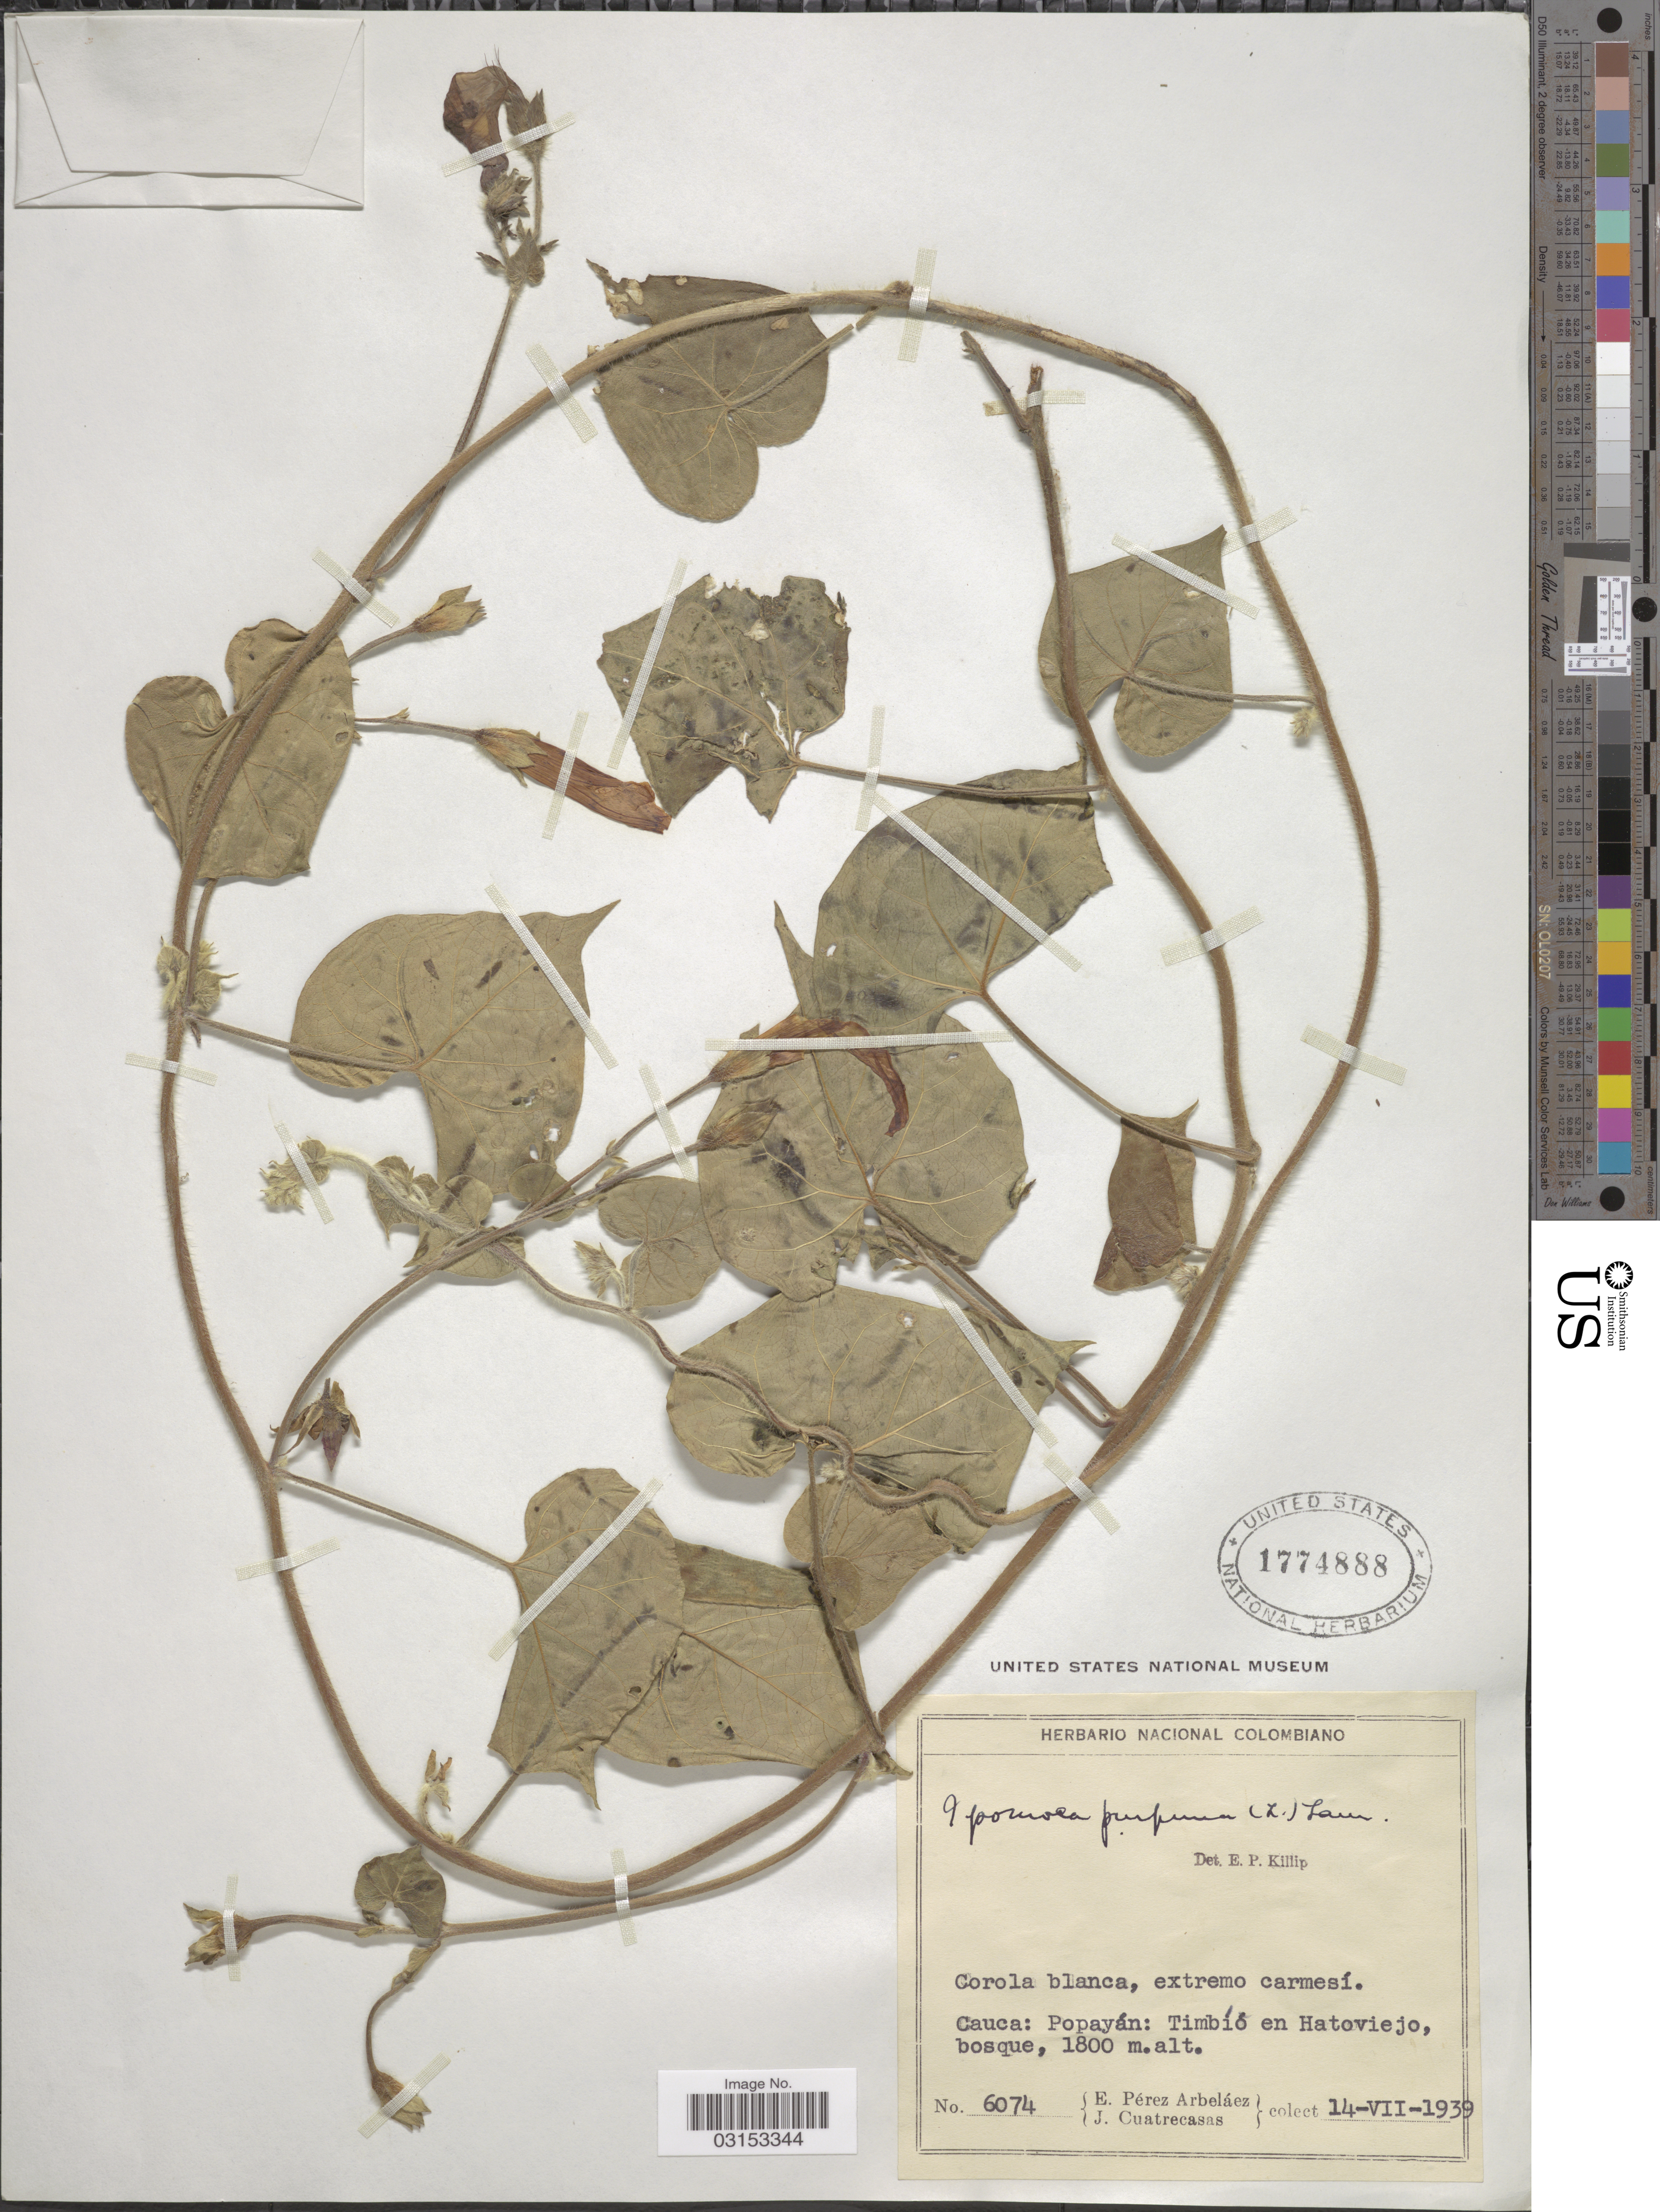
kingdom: Plantae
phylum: Tracheophyta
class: Magnoliopsida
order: Solanales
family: Convolvulaceae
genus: Ipomoea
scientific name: Ipomoea purpurea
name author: (L.) Roth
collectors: E. Pérez Arbeláez & J. Cuatrecasas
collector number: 6074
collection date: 1939-07-14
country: Colombia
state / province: Cauca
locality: Popayán: Timbío en Hatoviejo.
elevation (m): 1800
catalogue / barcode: US 1774888